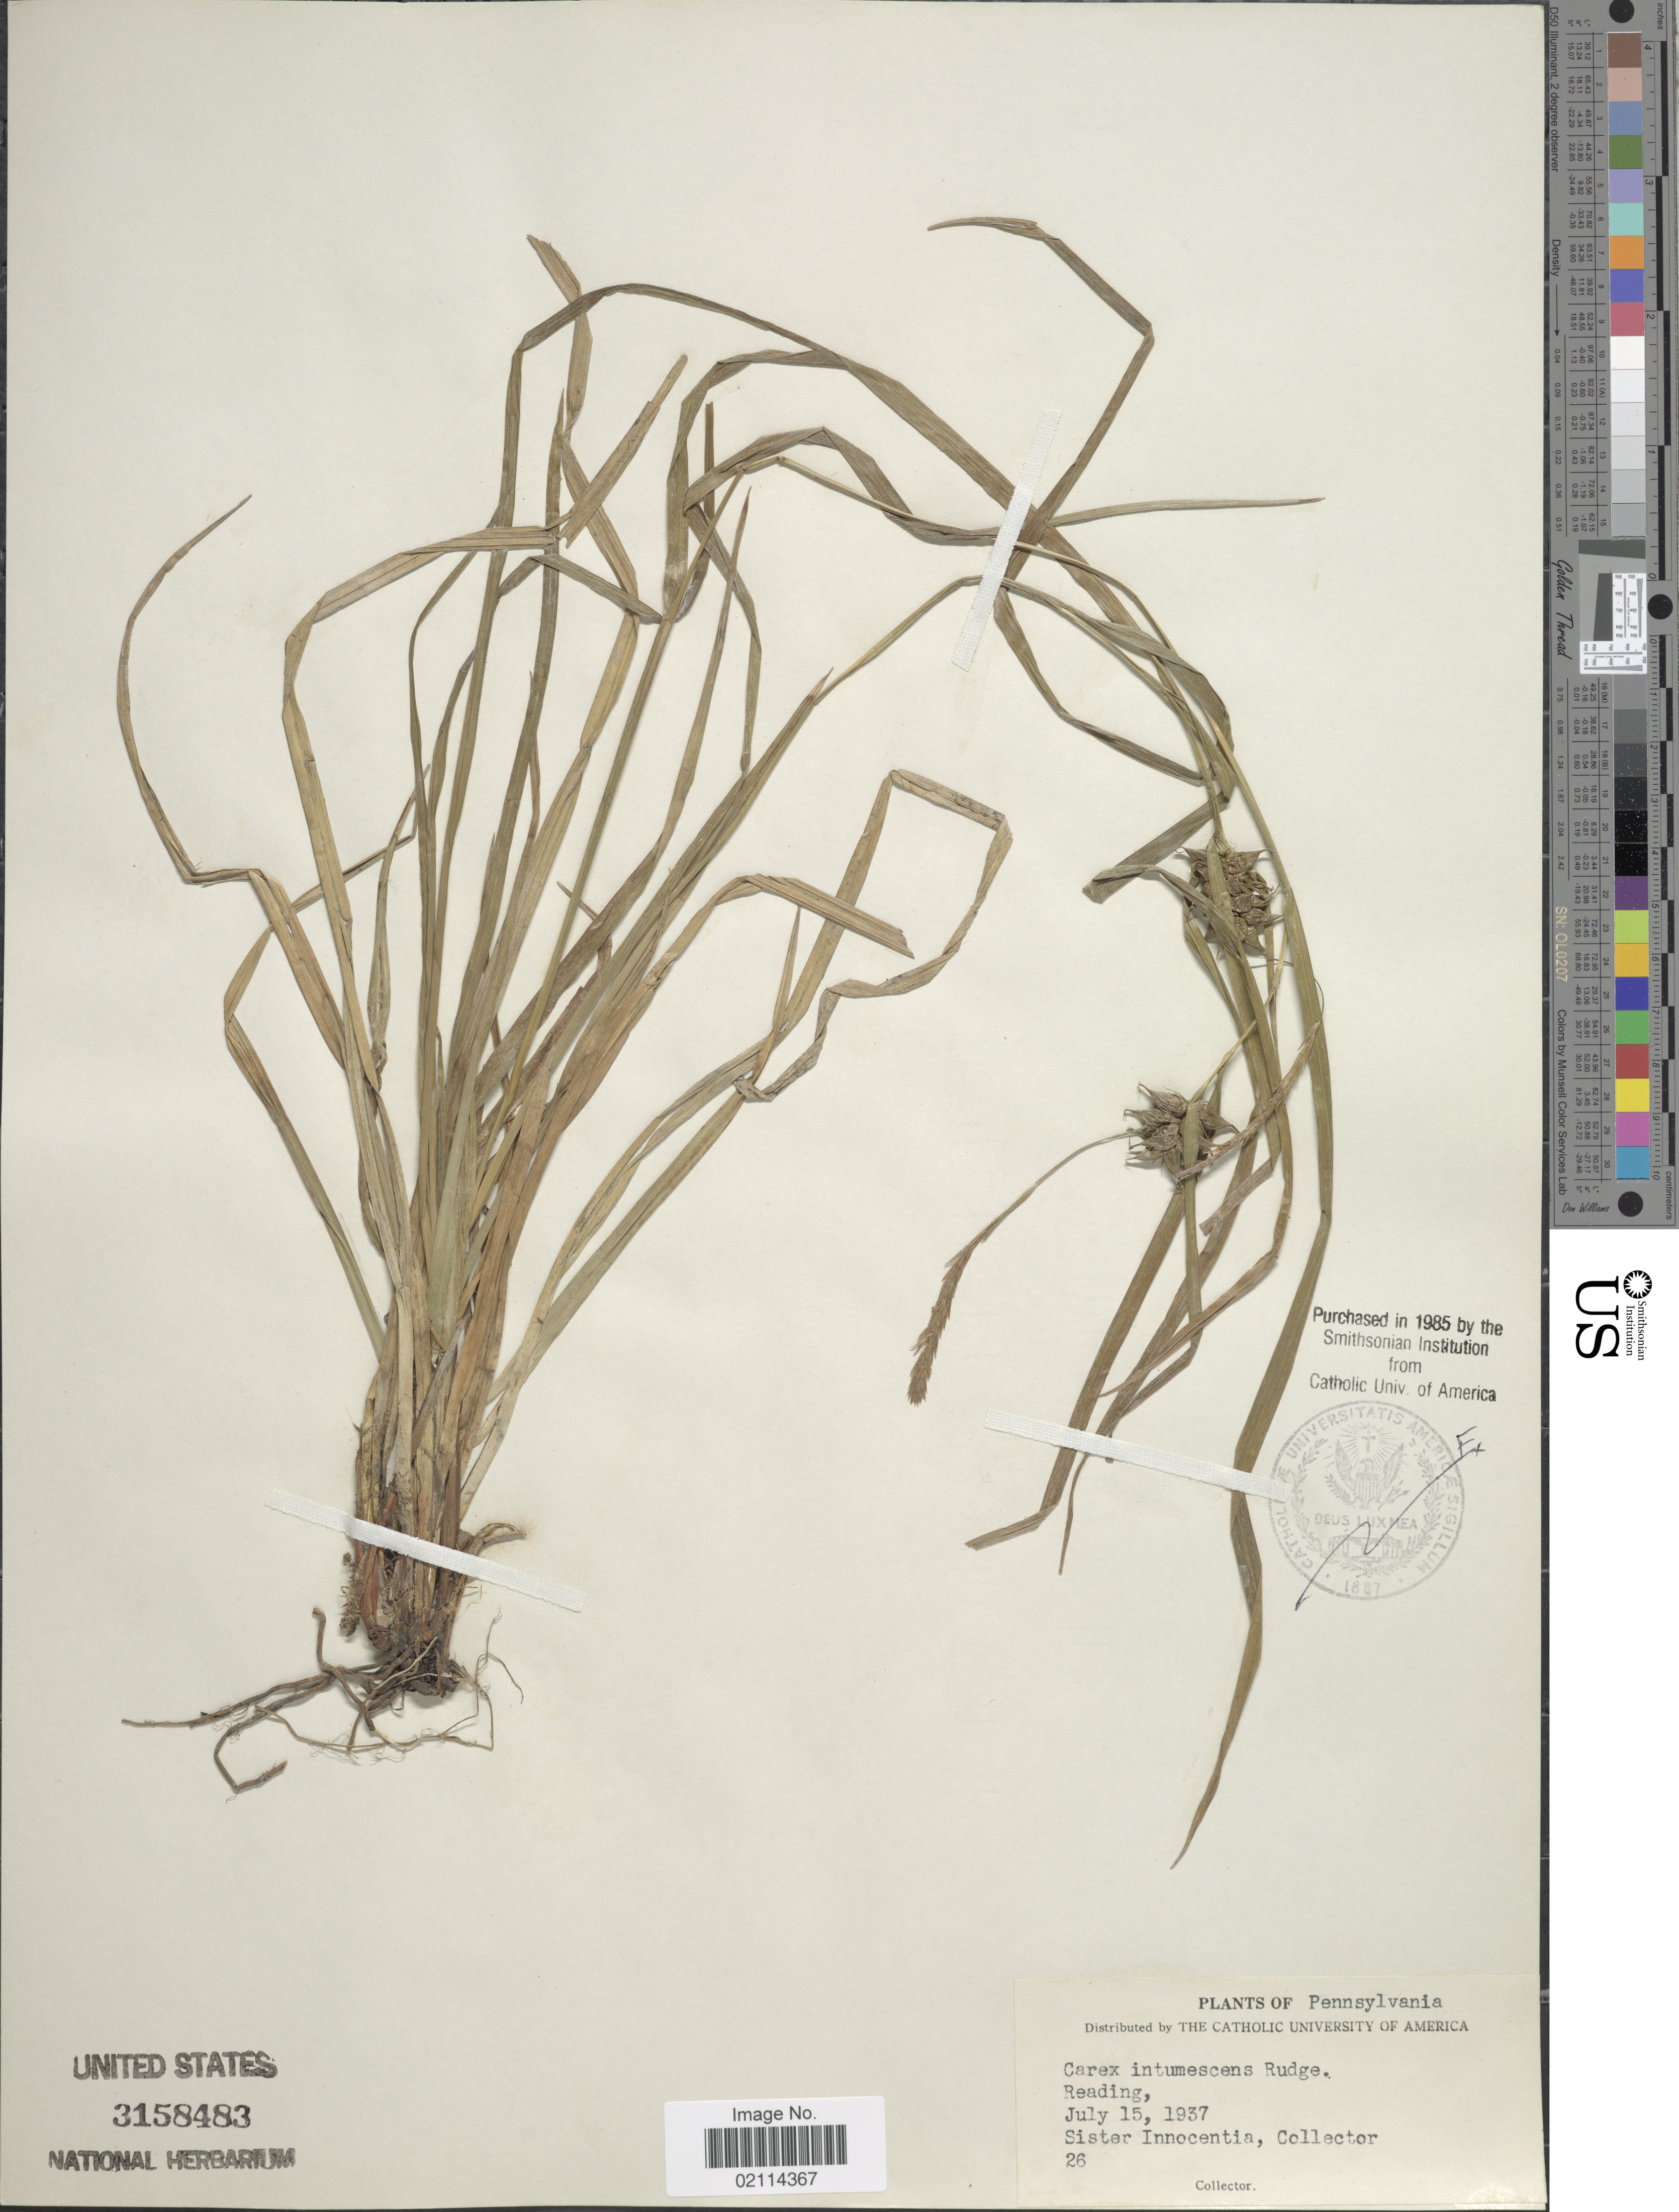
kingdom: Plantae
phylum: Tracheophyta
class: Liliopsida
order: Poales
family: Cyperaceae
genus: Carex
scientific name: Carex intumescens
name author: Rudge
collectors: S. Innocentia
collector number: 26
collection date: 1937-07-15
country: United States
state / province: Pennsylvania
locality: Reading.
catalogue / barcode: US 3158483